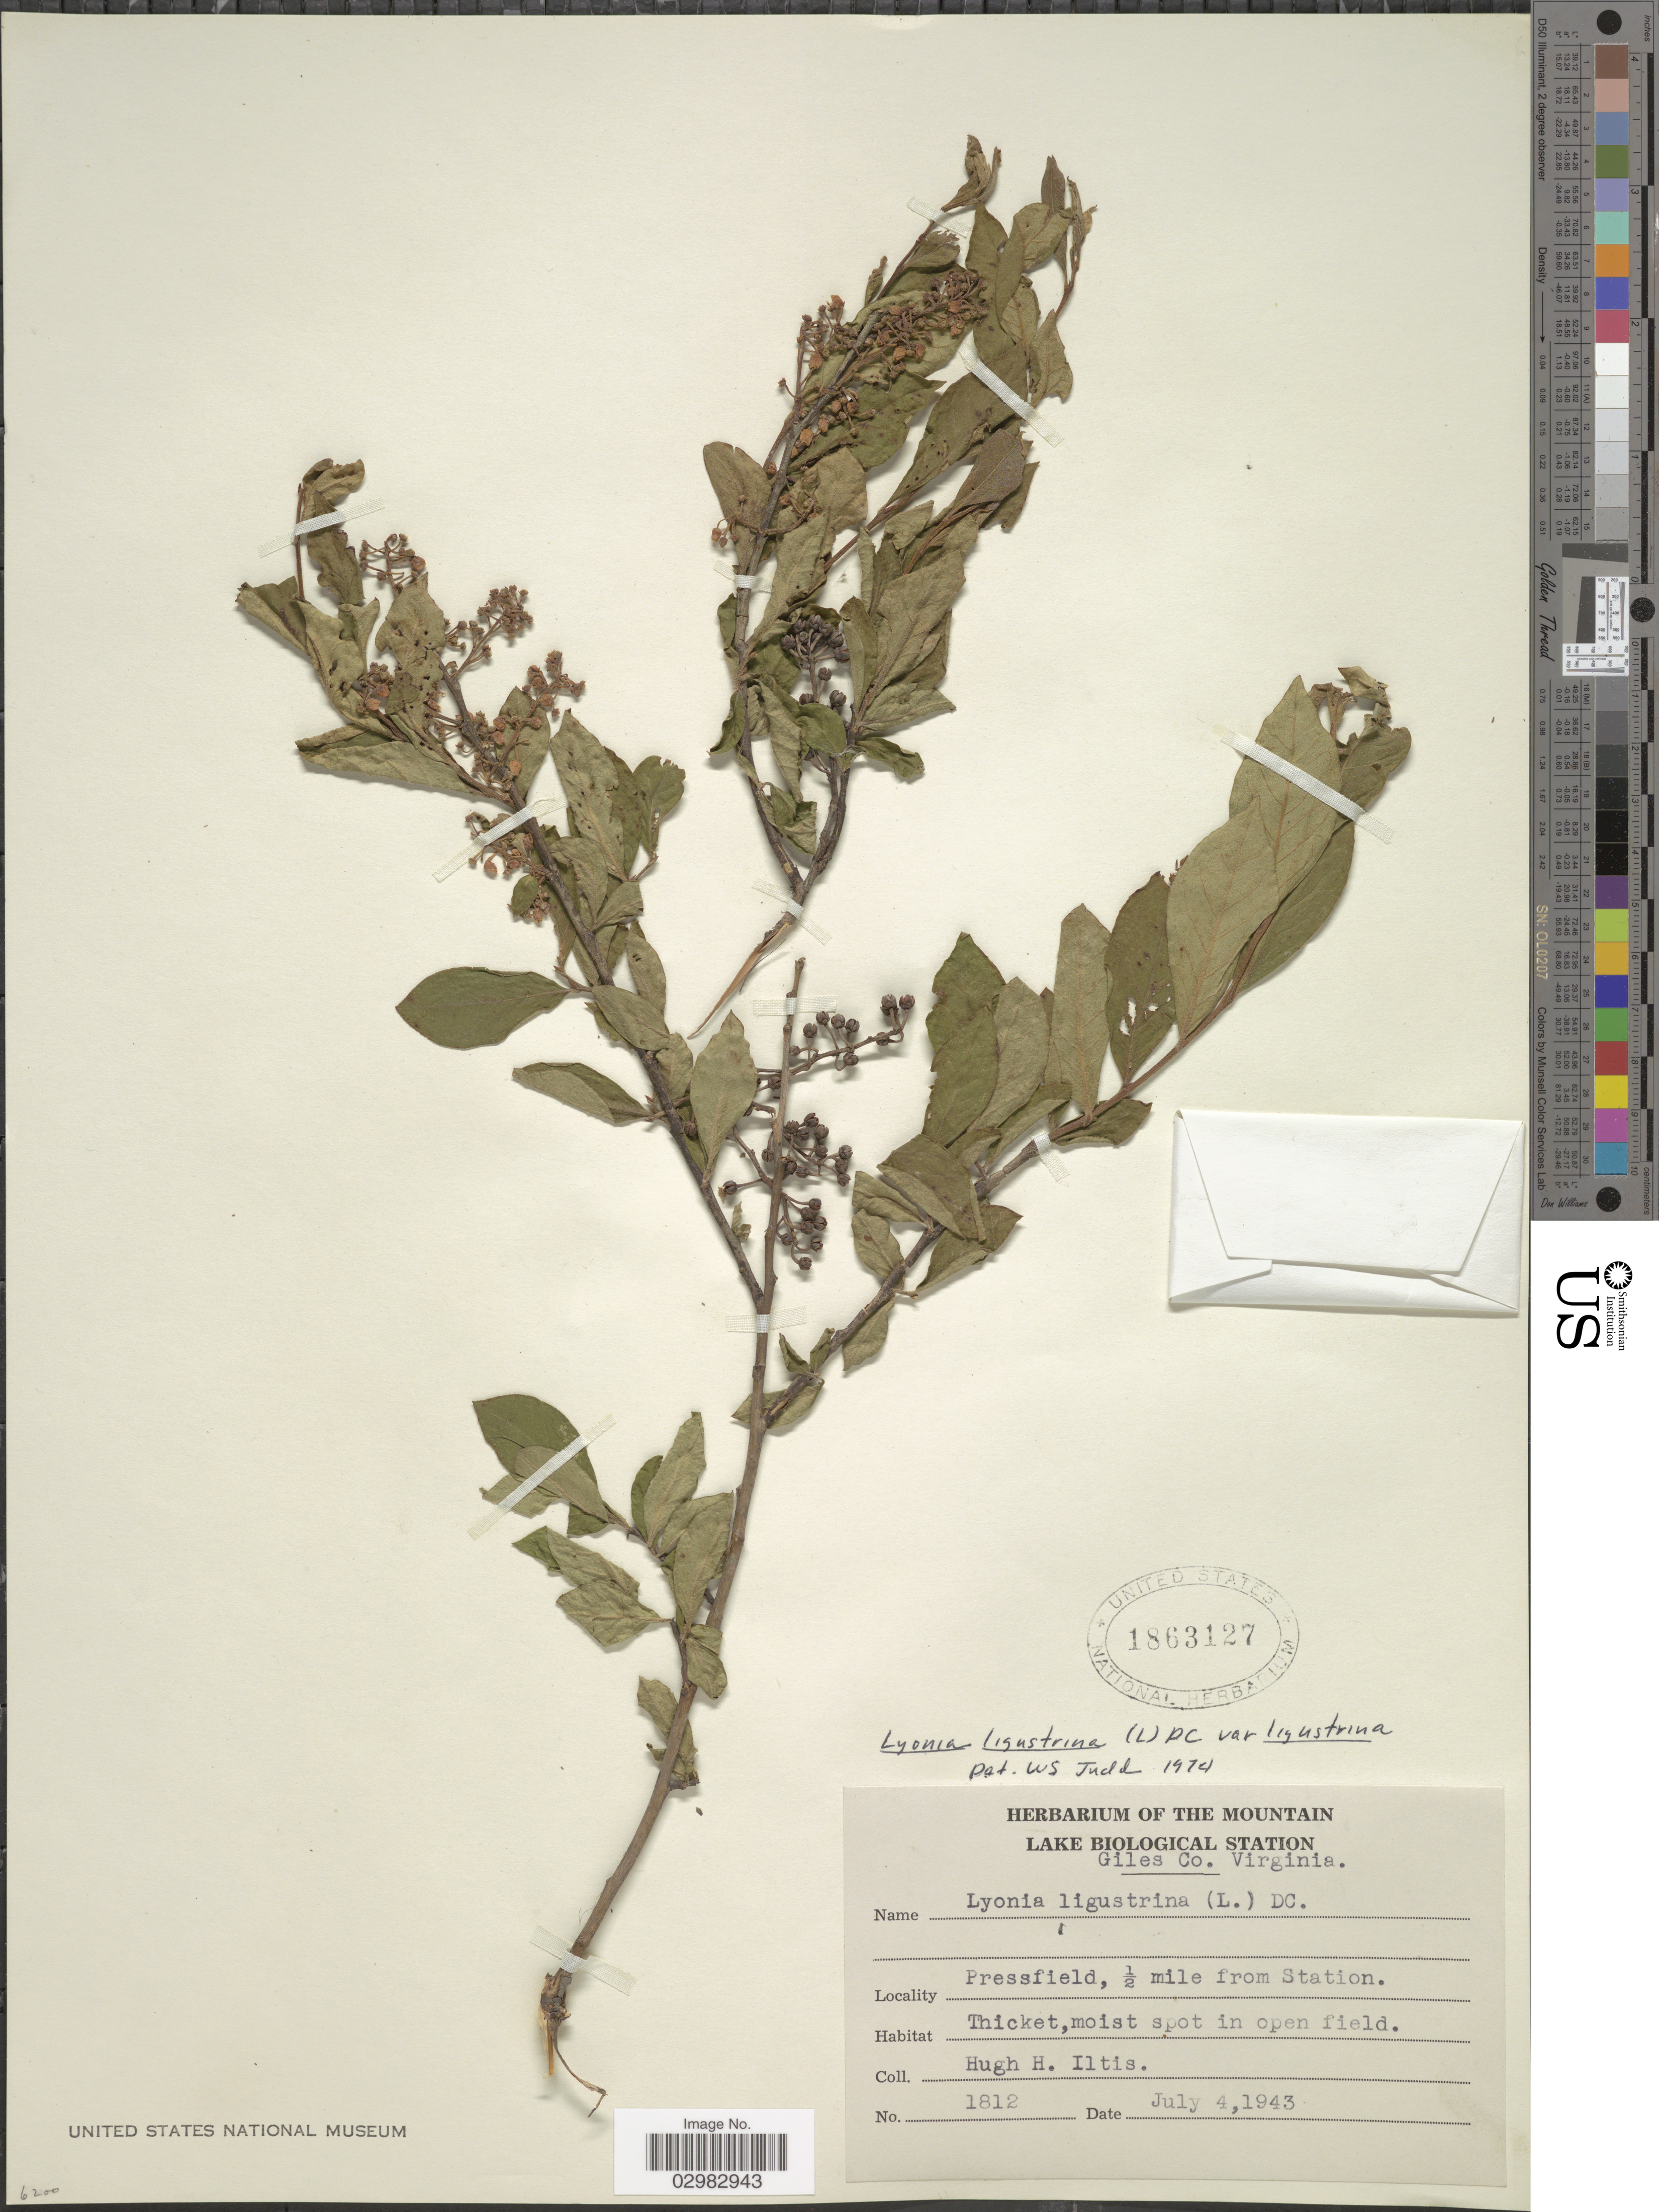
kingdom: Plantae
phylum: Tracheophyta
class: Magnoliopsida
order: Ericales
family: Ericaceae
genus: Lyonia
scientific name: Lyonia ligustrina var. ligustrina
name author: (L.) DC.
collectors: H. H. Iltis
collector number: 1812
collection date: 1943-07-04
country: United States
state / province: Virginia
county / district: Giles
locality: Pressfield, ½ mile from Station.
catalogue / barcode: US 1863127